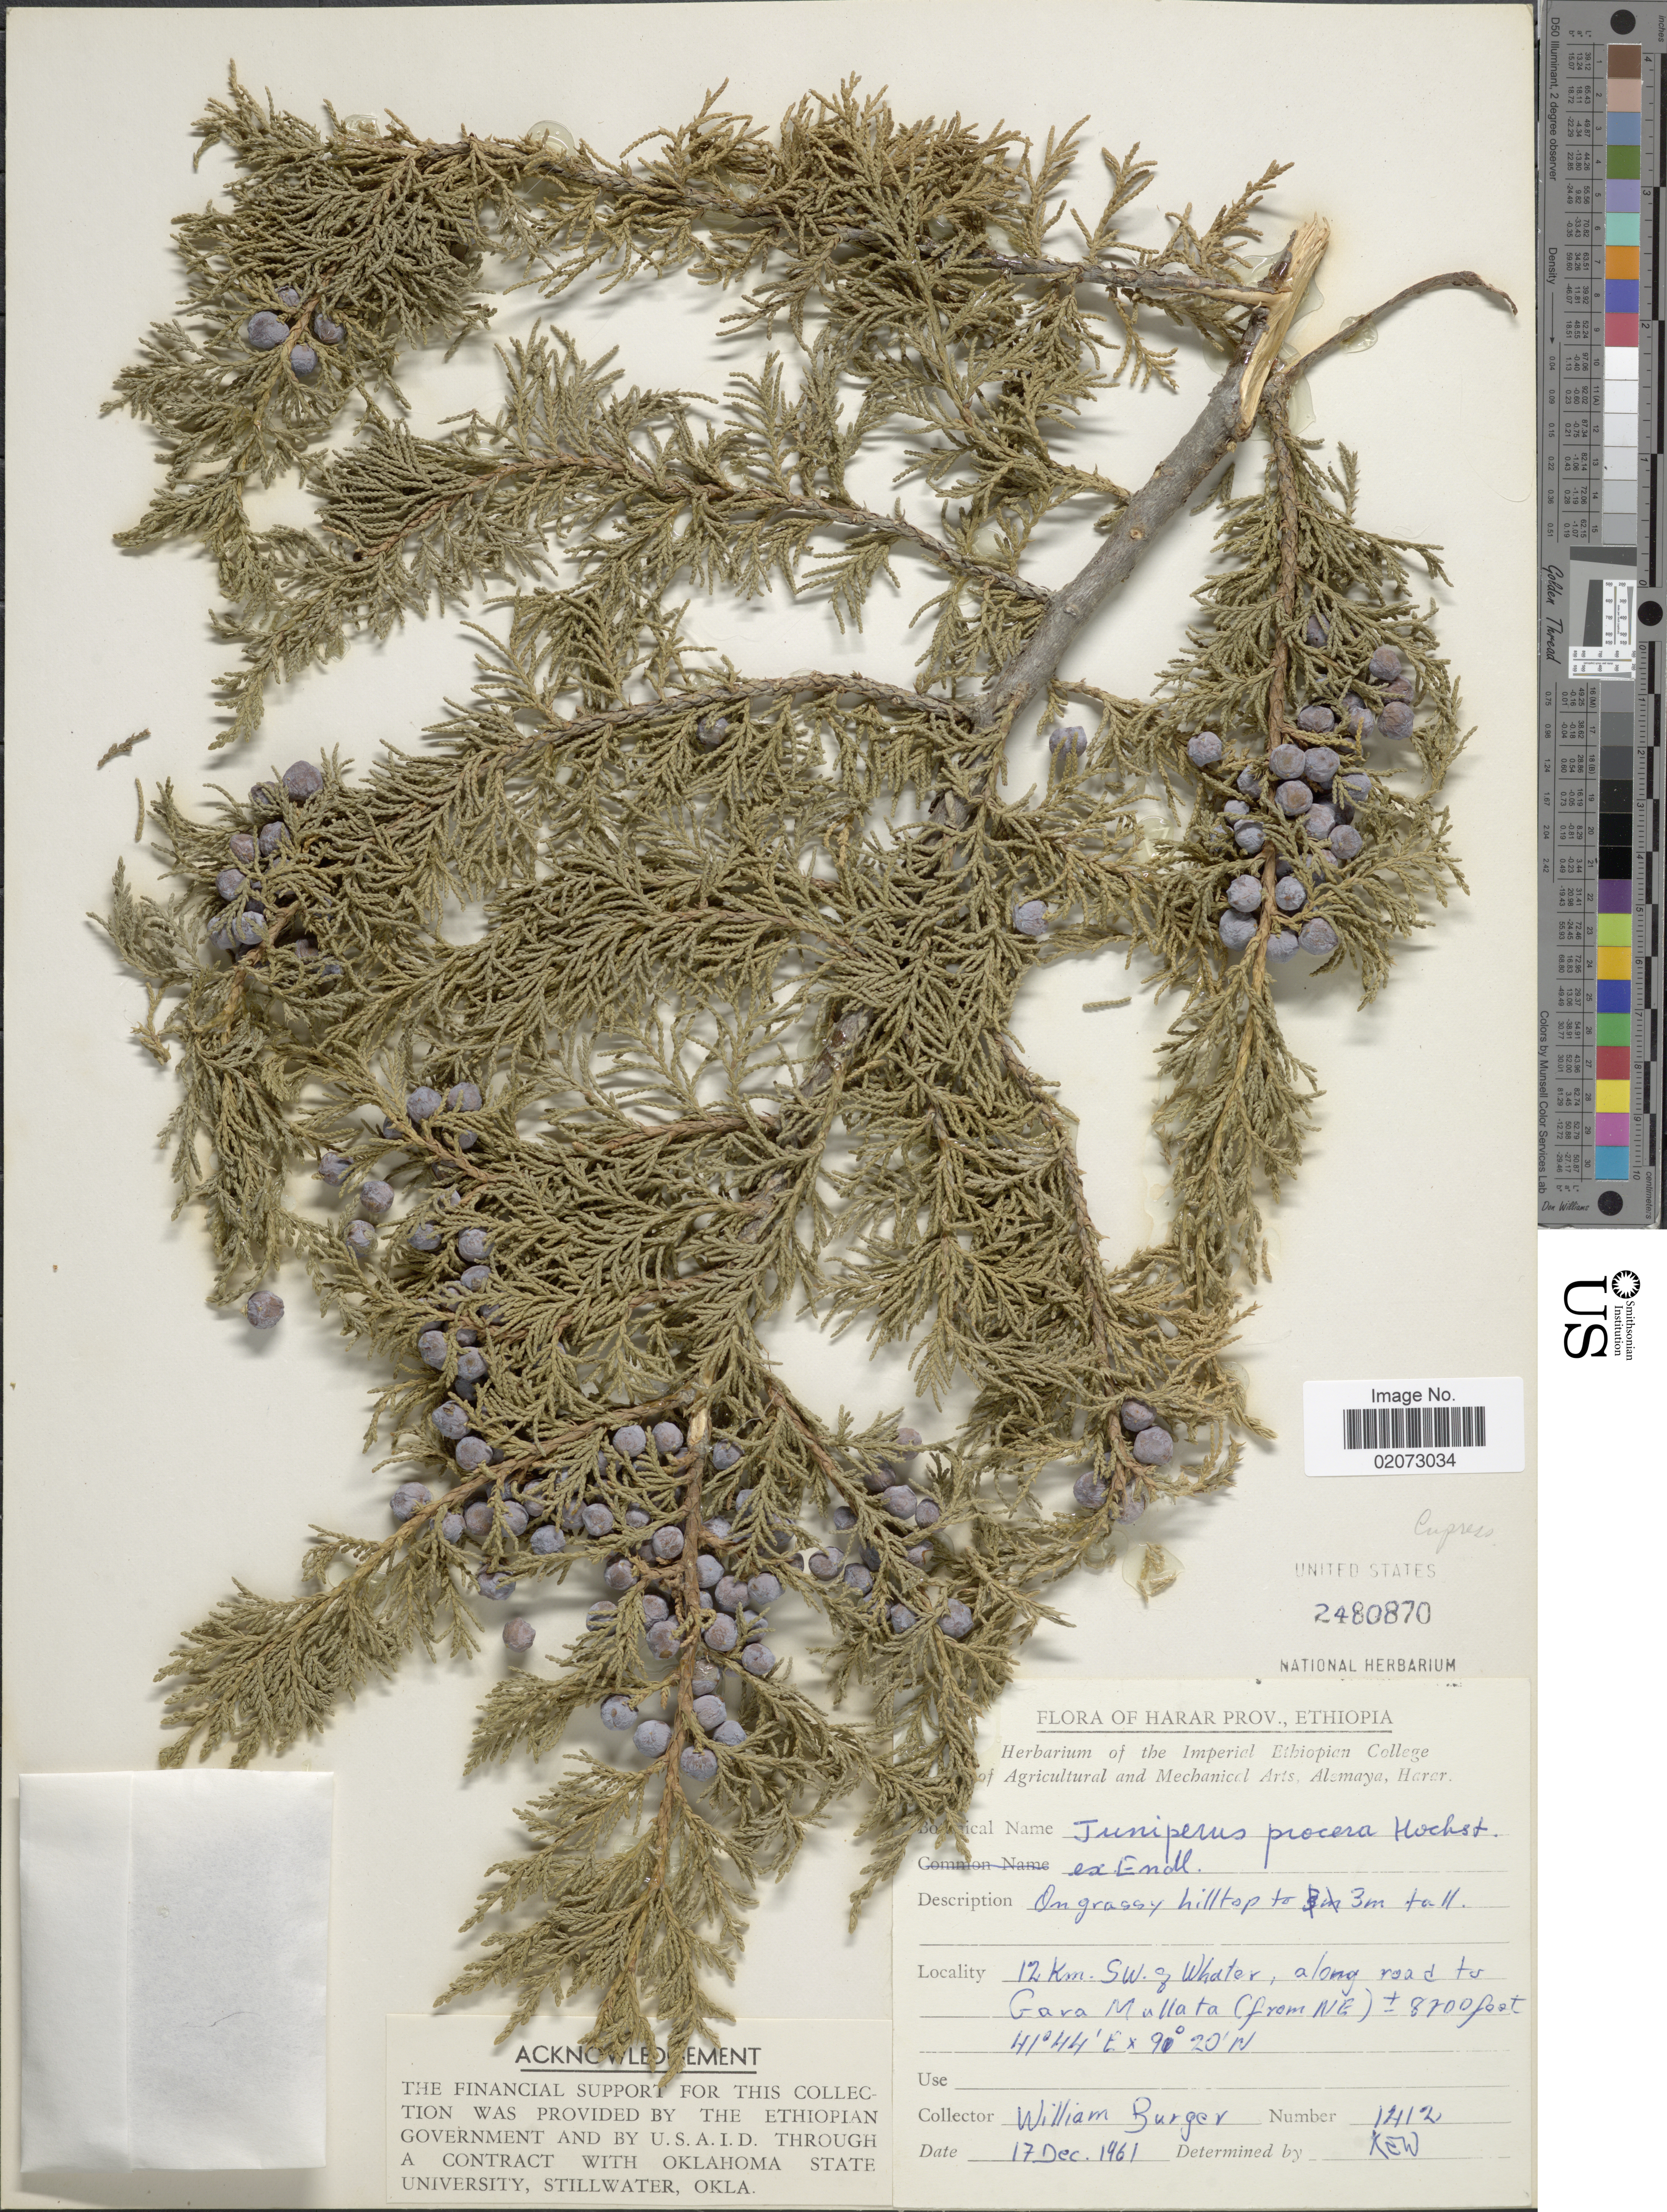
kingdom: Plantae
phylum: Tracheophyta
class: Pinopsida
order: Pinales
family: Cupressaceae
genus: Juniperus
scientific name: Juniperus procera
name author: Hochst. ex Endl.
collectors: W. Burger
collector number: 1412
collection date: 1961-12-17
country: Ethiopia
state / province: Harari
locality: Harar Prov., Ethiopia. 12 km SW of Whater, along road to Gara Mullata (from NE).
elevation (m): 2652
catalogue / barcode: US 2480870